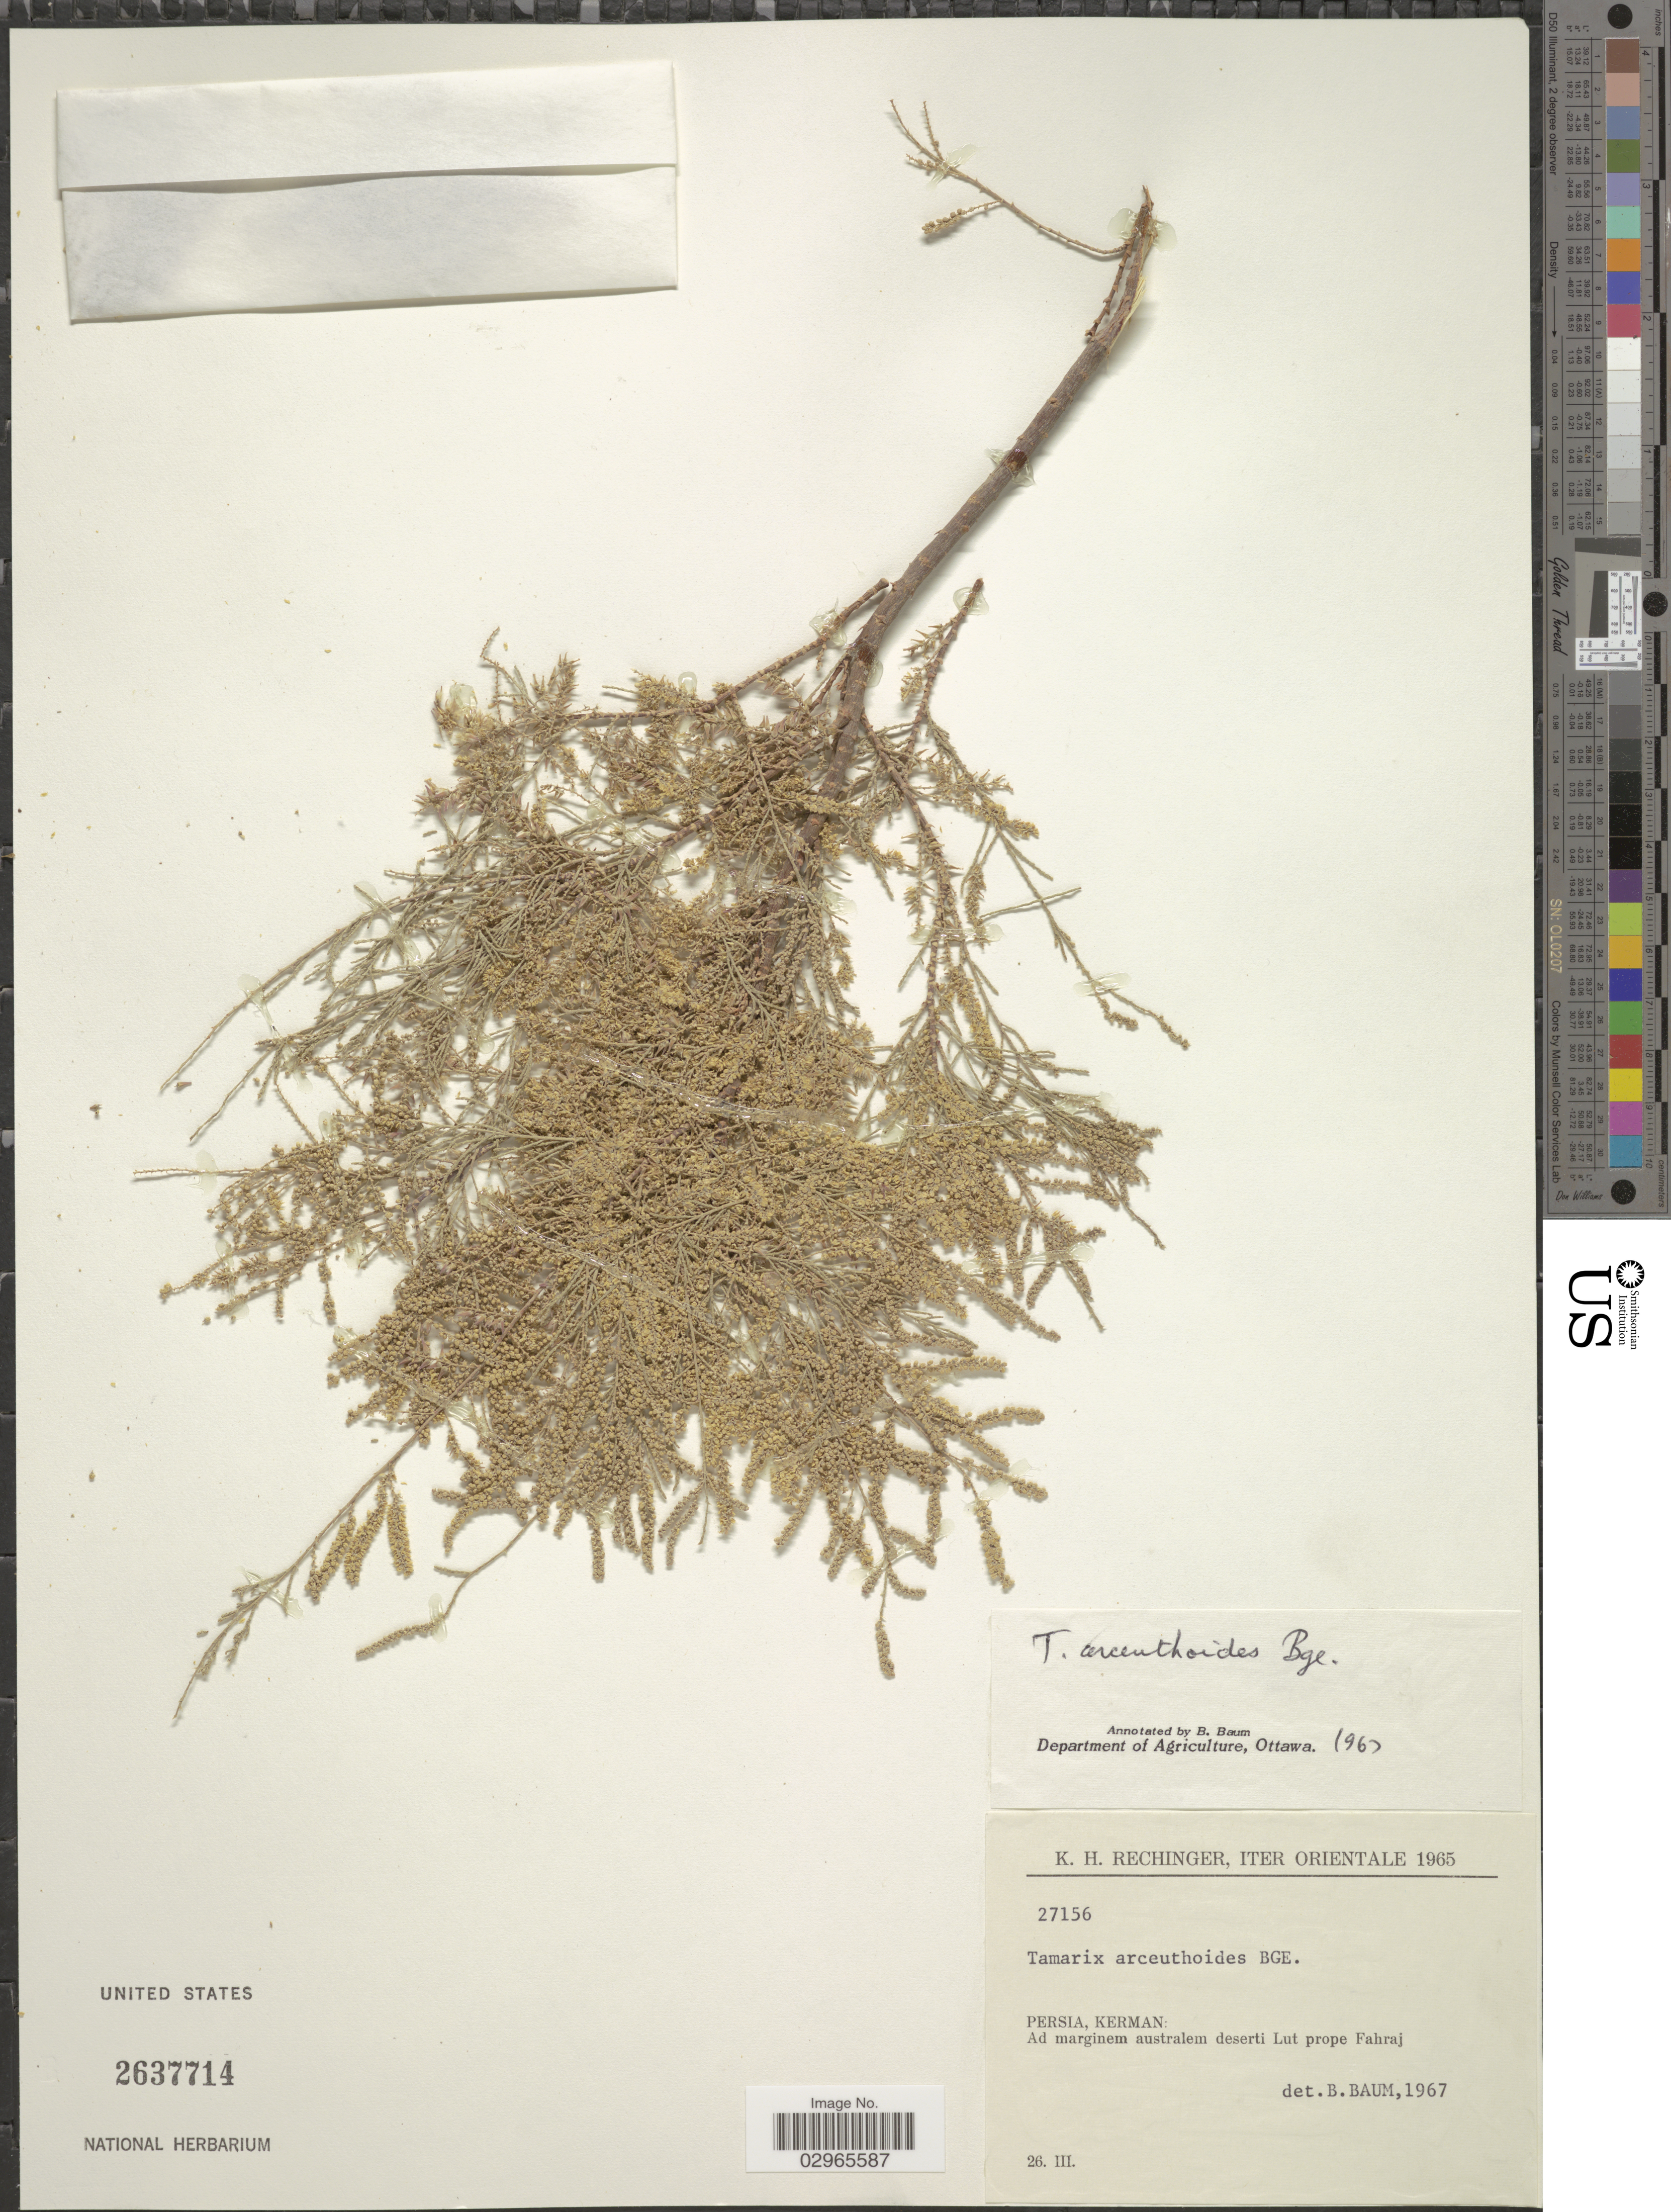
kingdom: Plantae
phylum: Tracheophyta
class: Magnoliopsida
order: Caryophyllales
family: Tamaricaceae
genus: Tamarix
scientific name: Tamarix arceuthoides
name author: Bunge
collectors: K. H. Rechinger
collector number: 27156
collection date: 1965-03-26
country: Iran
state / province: Kerman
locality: Iter Orientale. Persia, Kerman: Ad marginem australem deserti Lut prope Fahraj.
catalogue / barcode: US 2637714